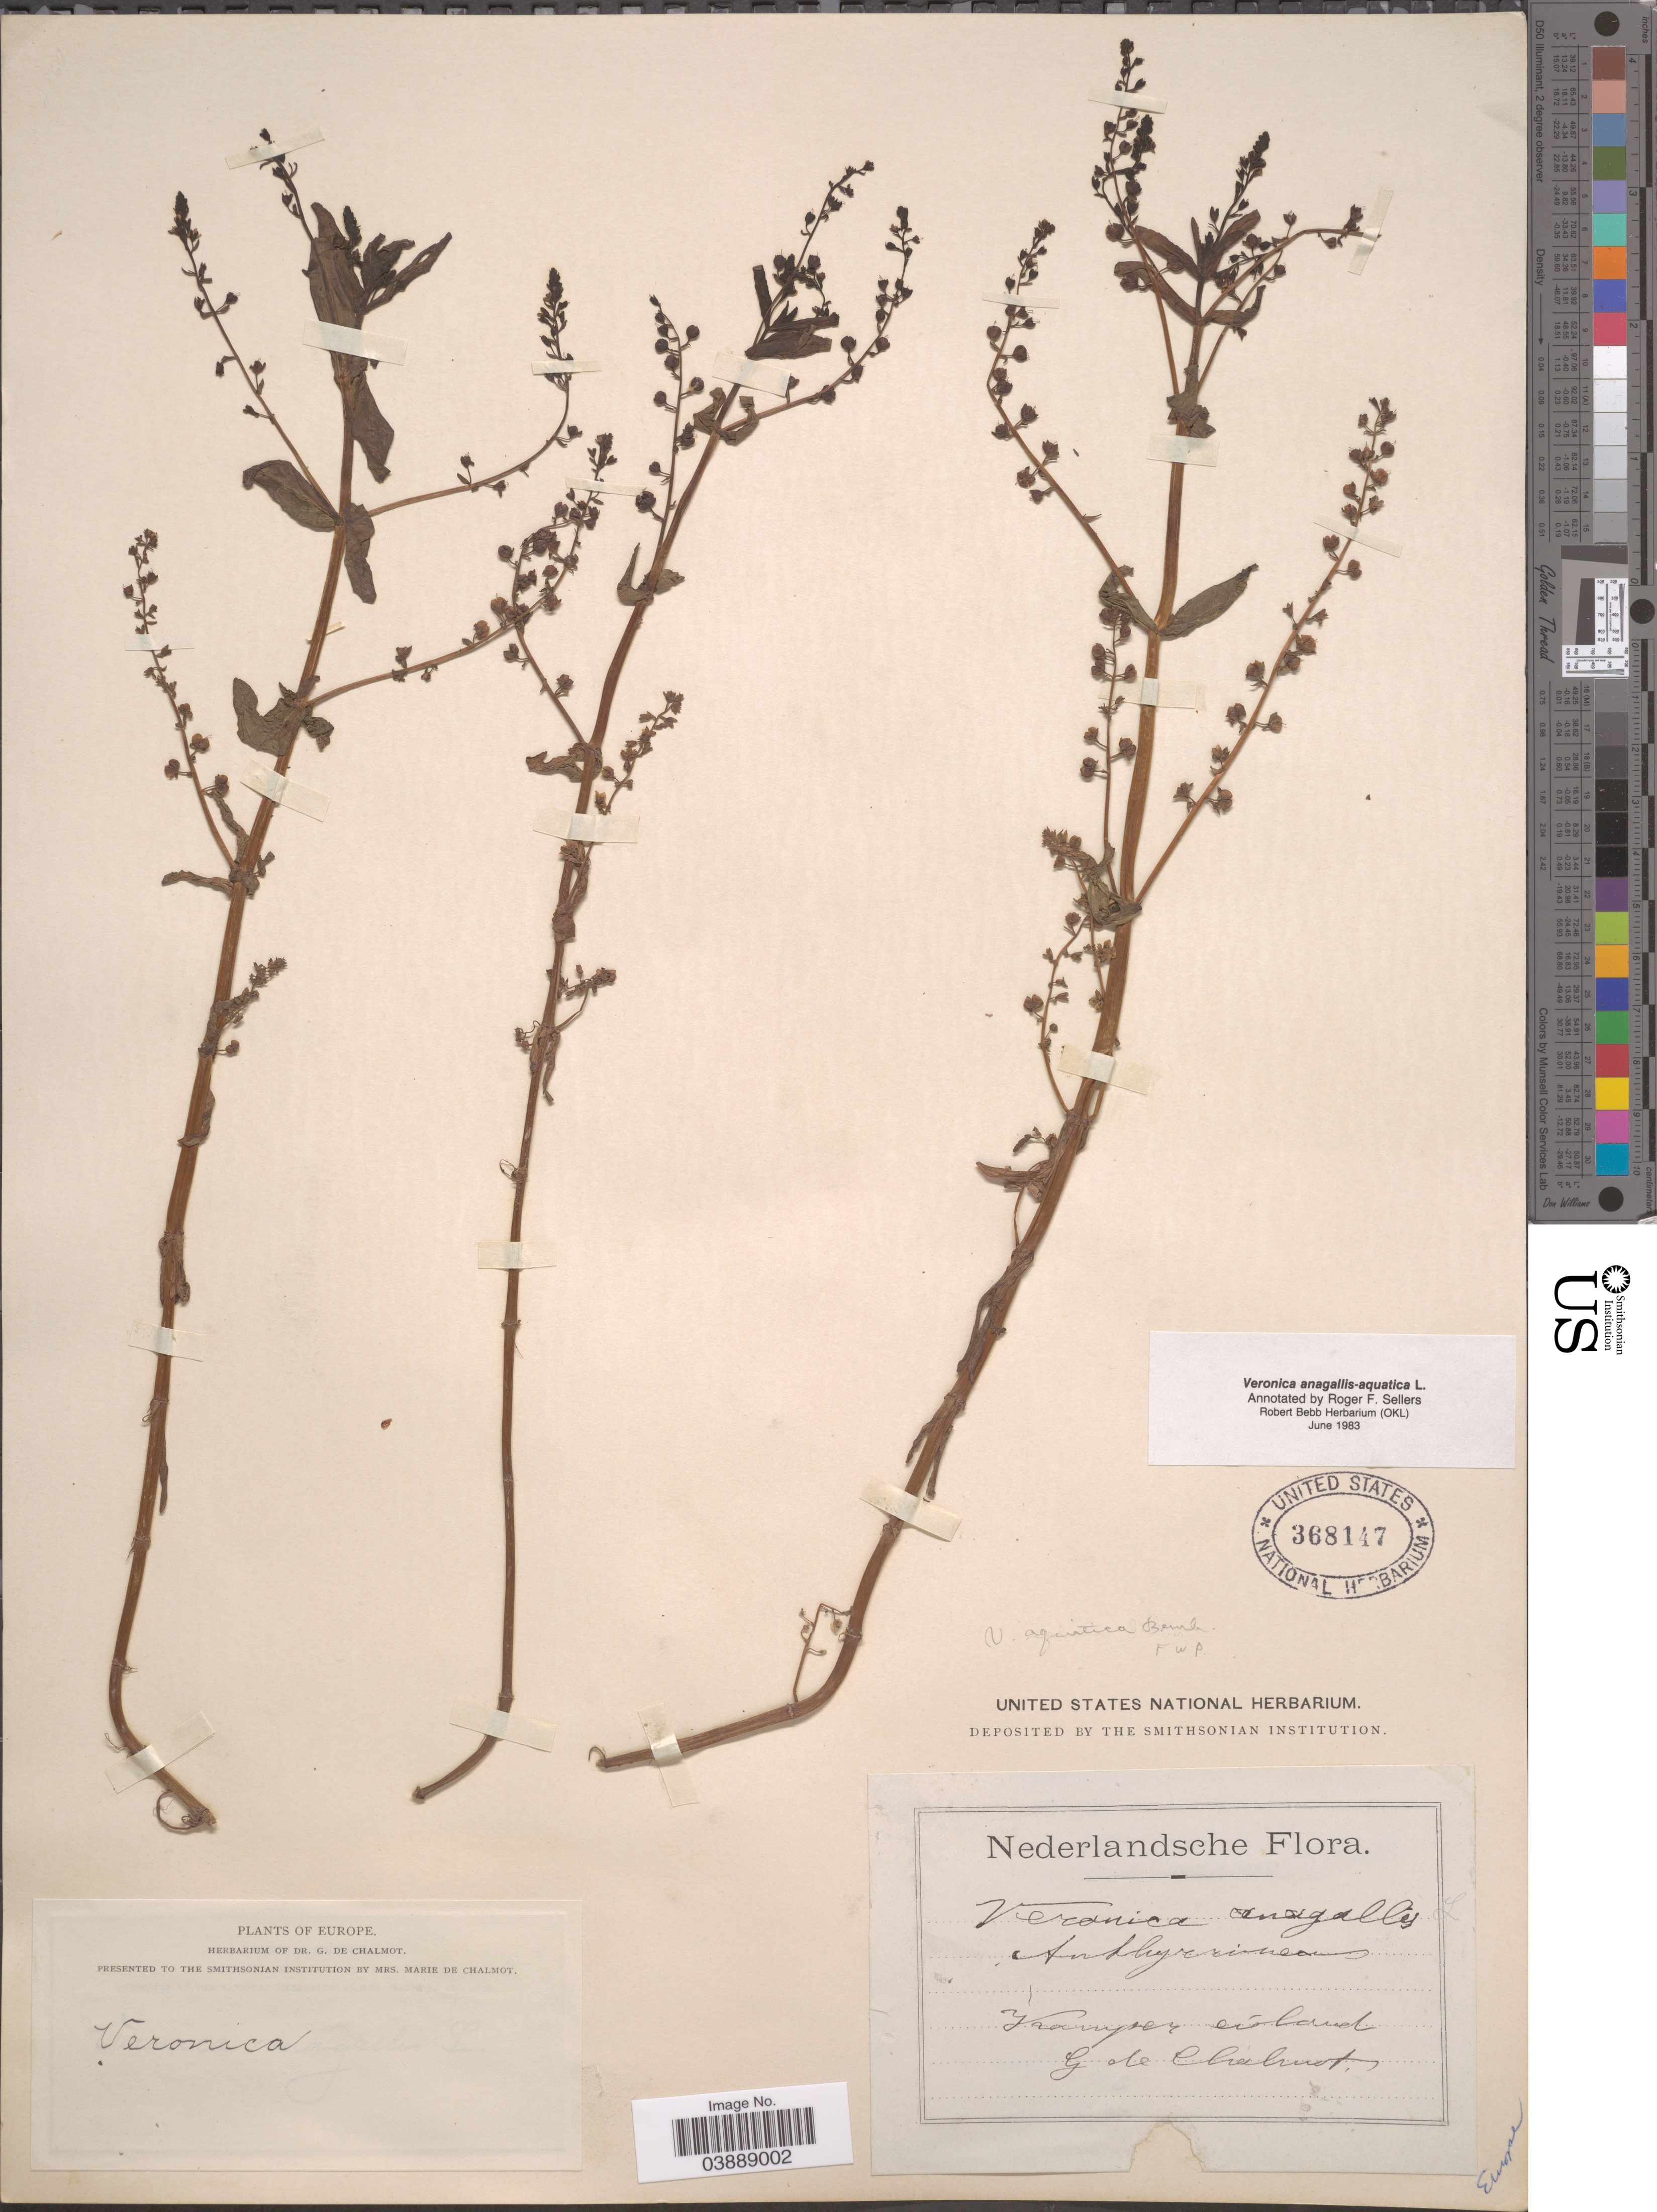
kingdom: Plantae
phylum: Tracheophyta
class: Magnoliopsida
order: Lamiales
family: Plantaginaceae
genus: Veronica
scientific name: Veronica anagallis-aquatica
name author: L.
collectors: G. de Chalmot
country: Netherlands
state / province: Overijssel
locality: Nederlandsche. Kamper eiland.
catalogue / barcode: US 368147